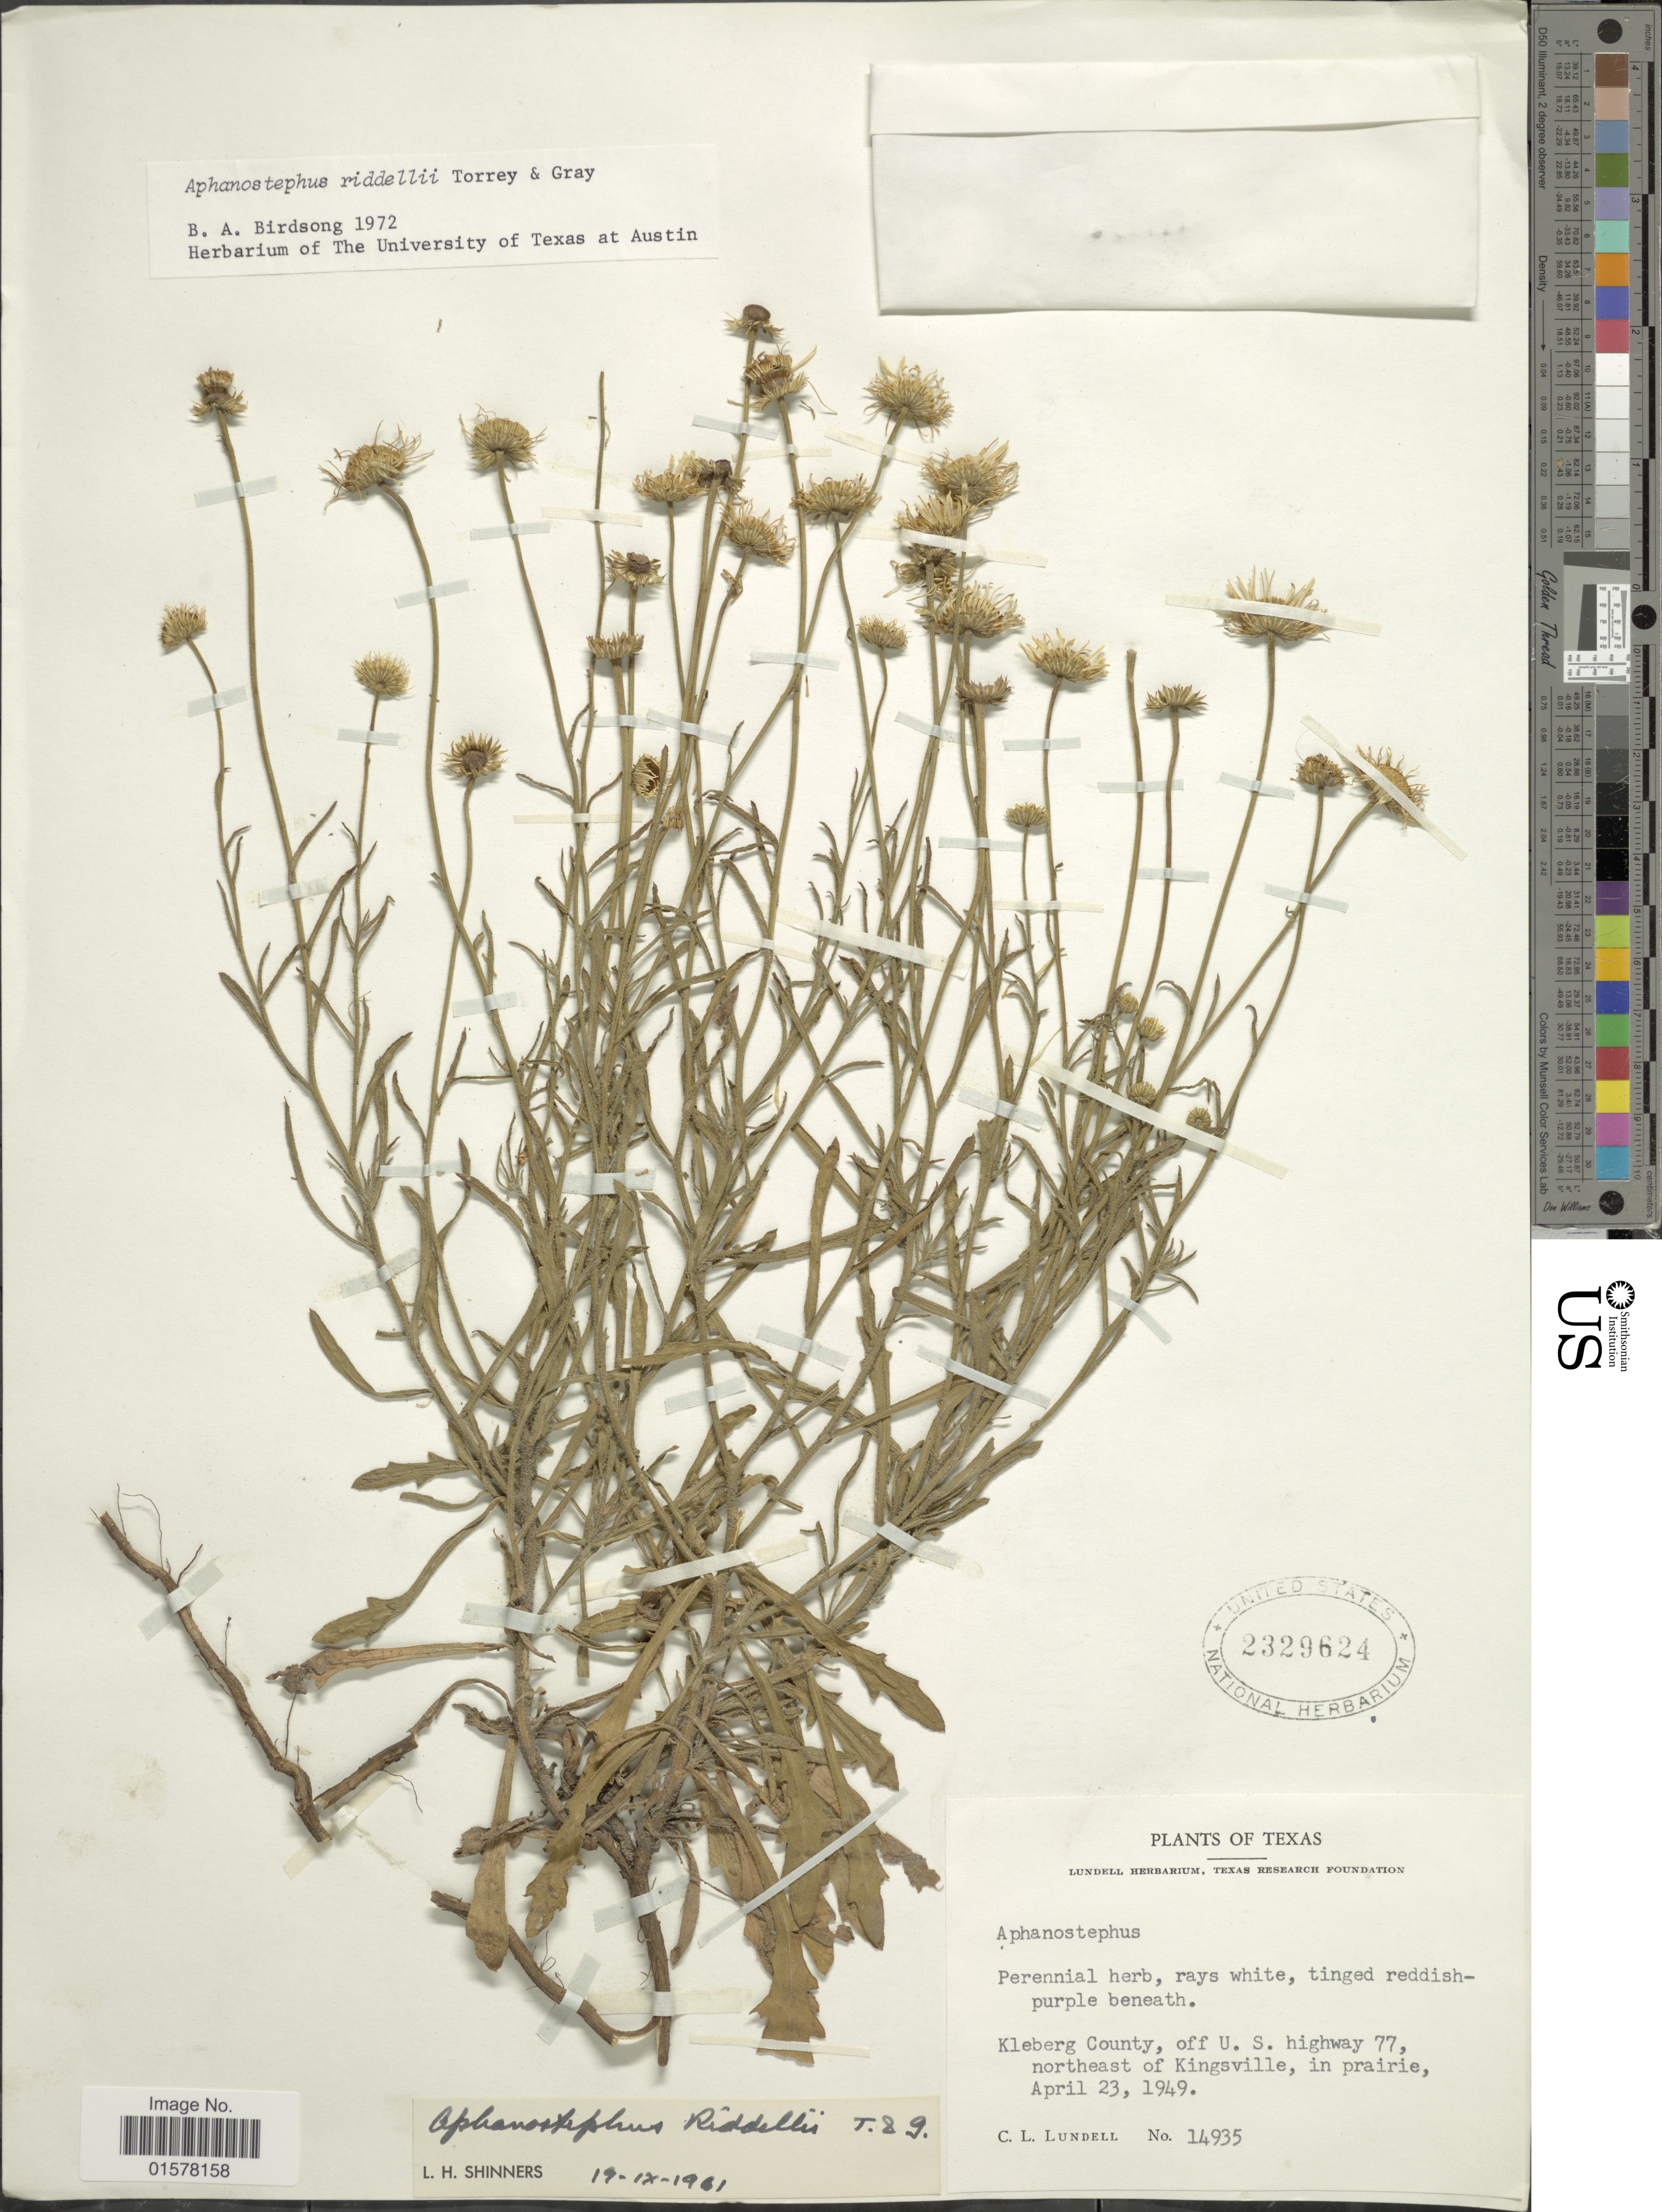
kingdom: Plantae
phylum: Tracheophyta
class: Magnoliopsida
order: Asterales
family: Asteraceae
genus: Aphanostephus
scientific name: Aphanostephus riddellii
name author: Torr. & A. Gray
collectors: C. L. Lundell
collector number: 14935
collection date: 1949-04-23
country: United States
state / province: Texas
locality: Kleberg County, off U. S. highway 77, northeast of Kingsville, in prairie,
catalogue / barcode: US 2329624